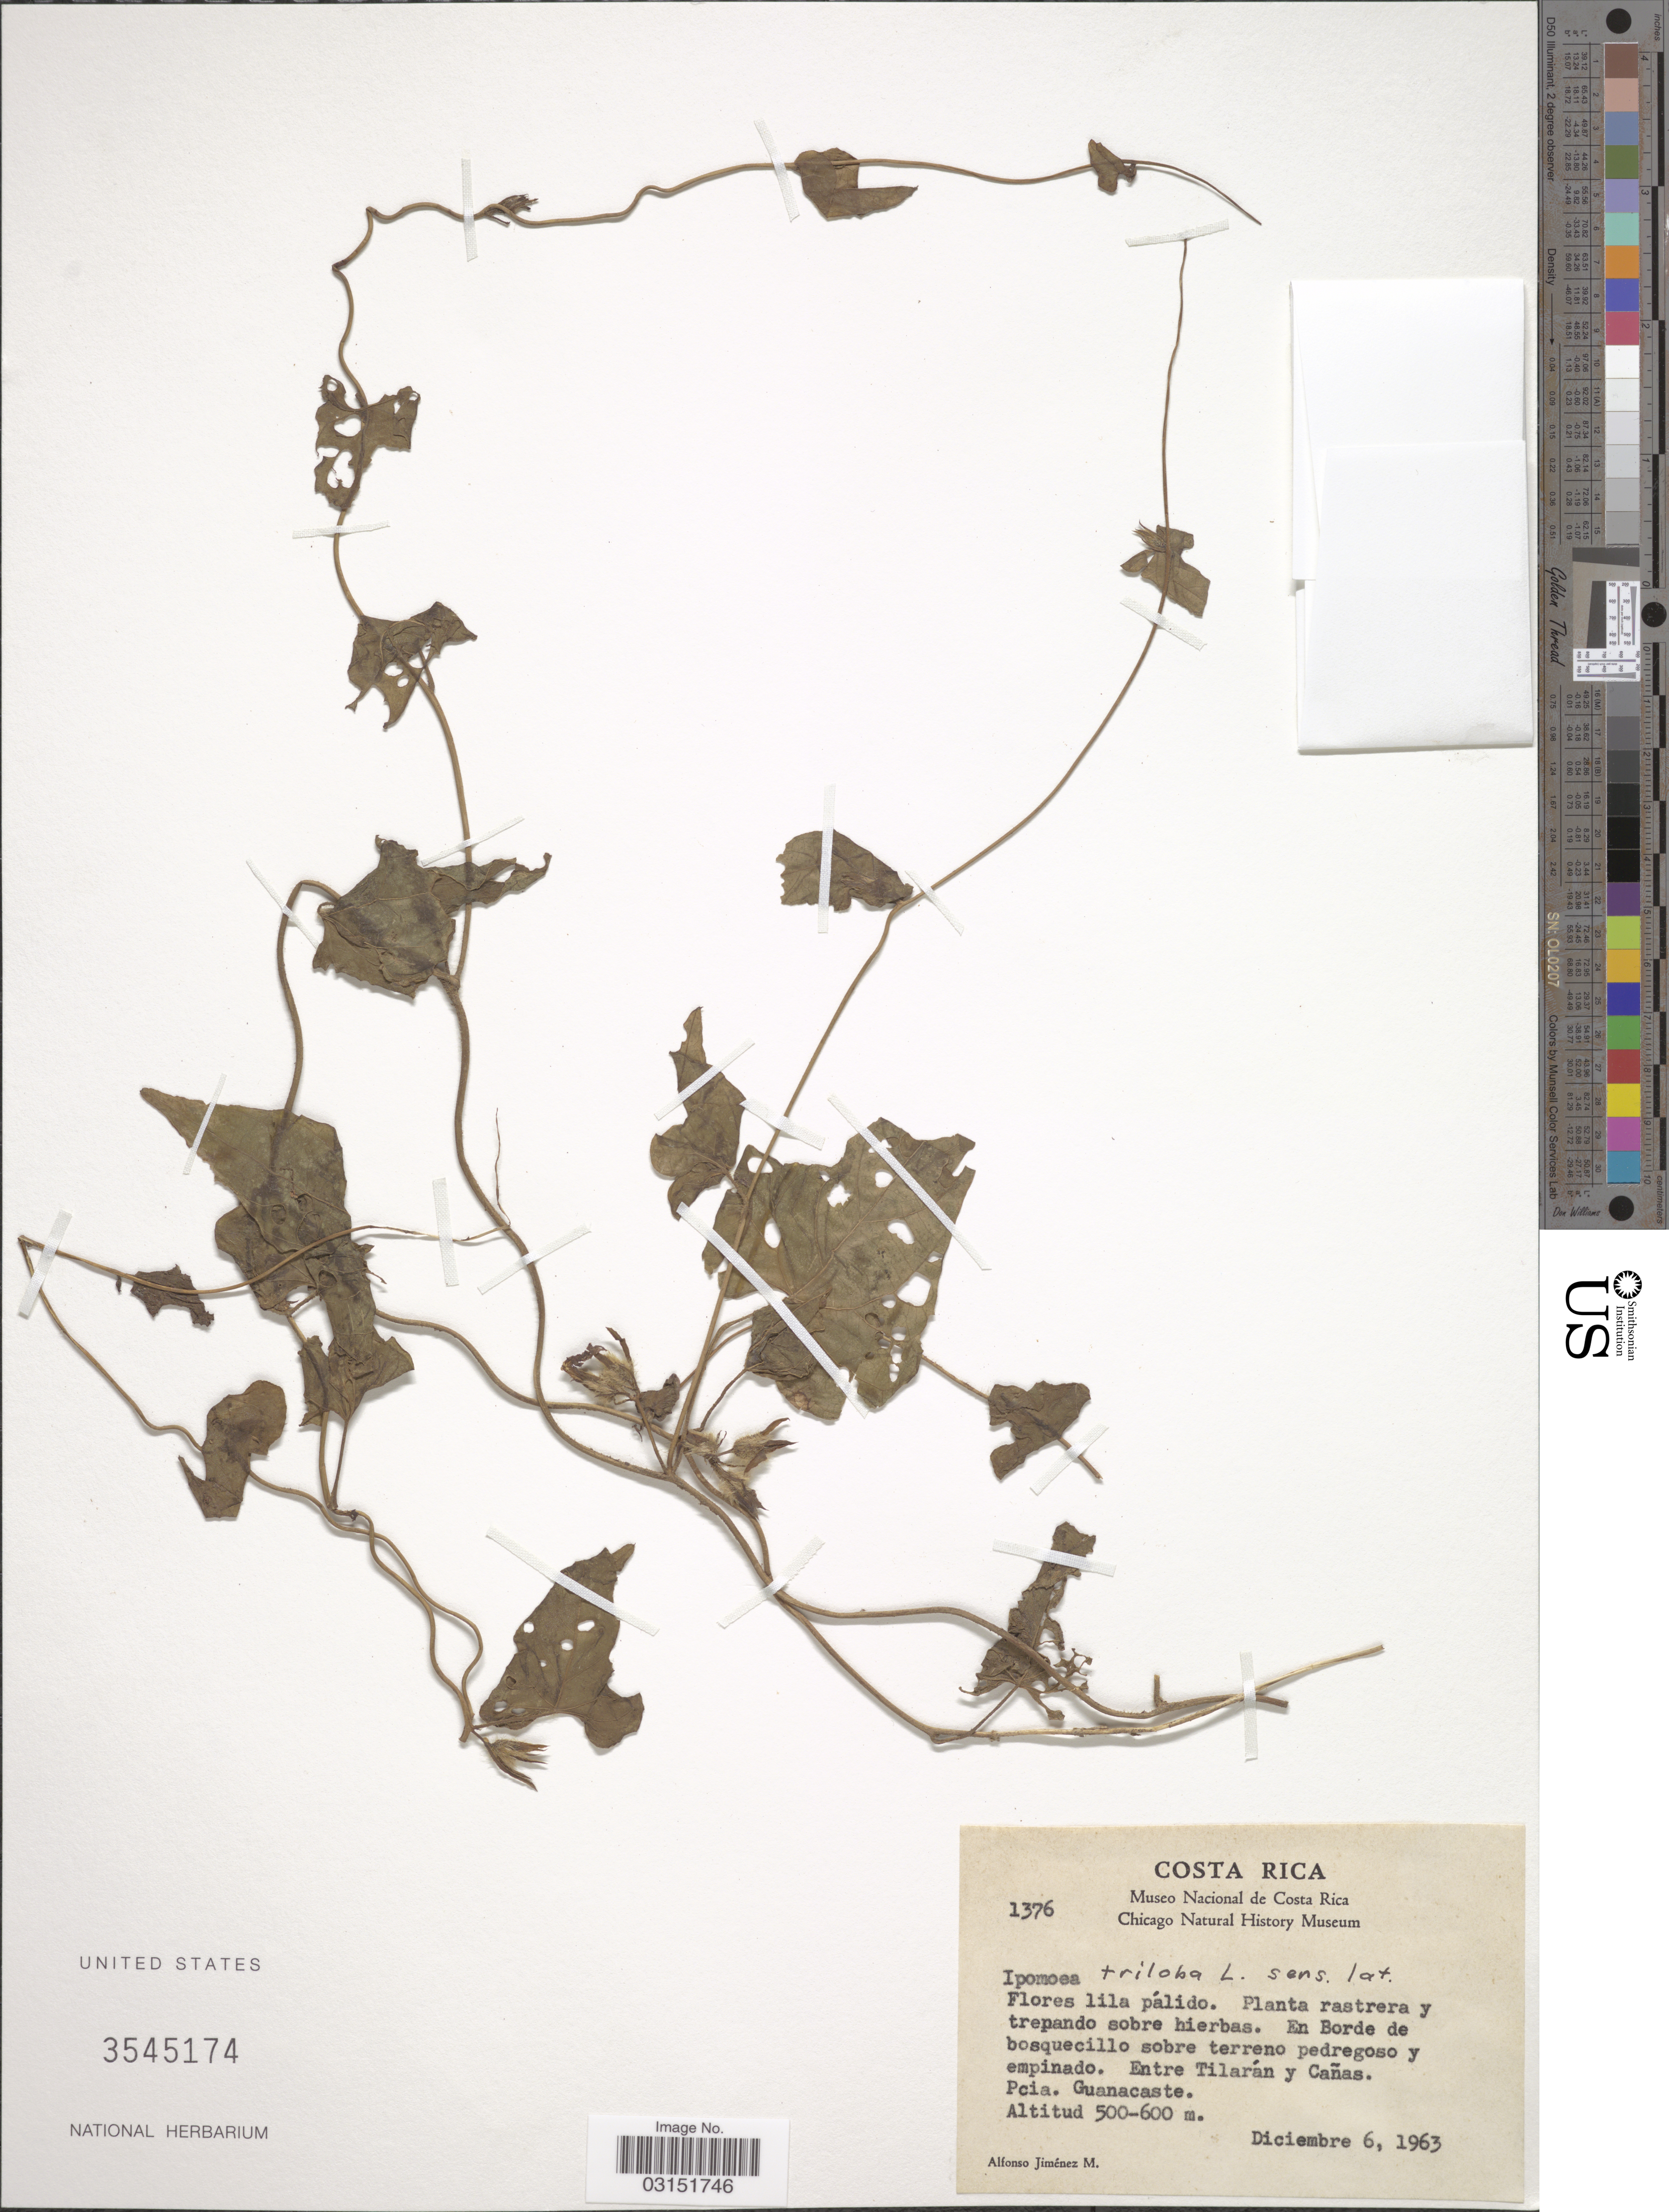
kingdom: Plantae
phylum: Tracheophyta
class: Magnoliopsida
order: Solanales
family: Convolvulaceae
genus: Ipomoea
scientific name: Ipomoea triloba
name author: L.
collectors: A. Jimenez M.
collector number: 1376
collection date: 1963-12-06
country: Costa Rica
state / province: Guanacaste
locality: Entre Tilarán y Cañas.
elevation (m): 500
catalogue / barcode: US 3545174